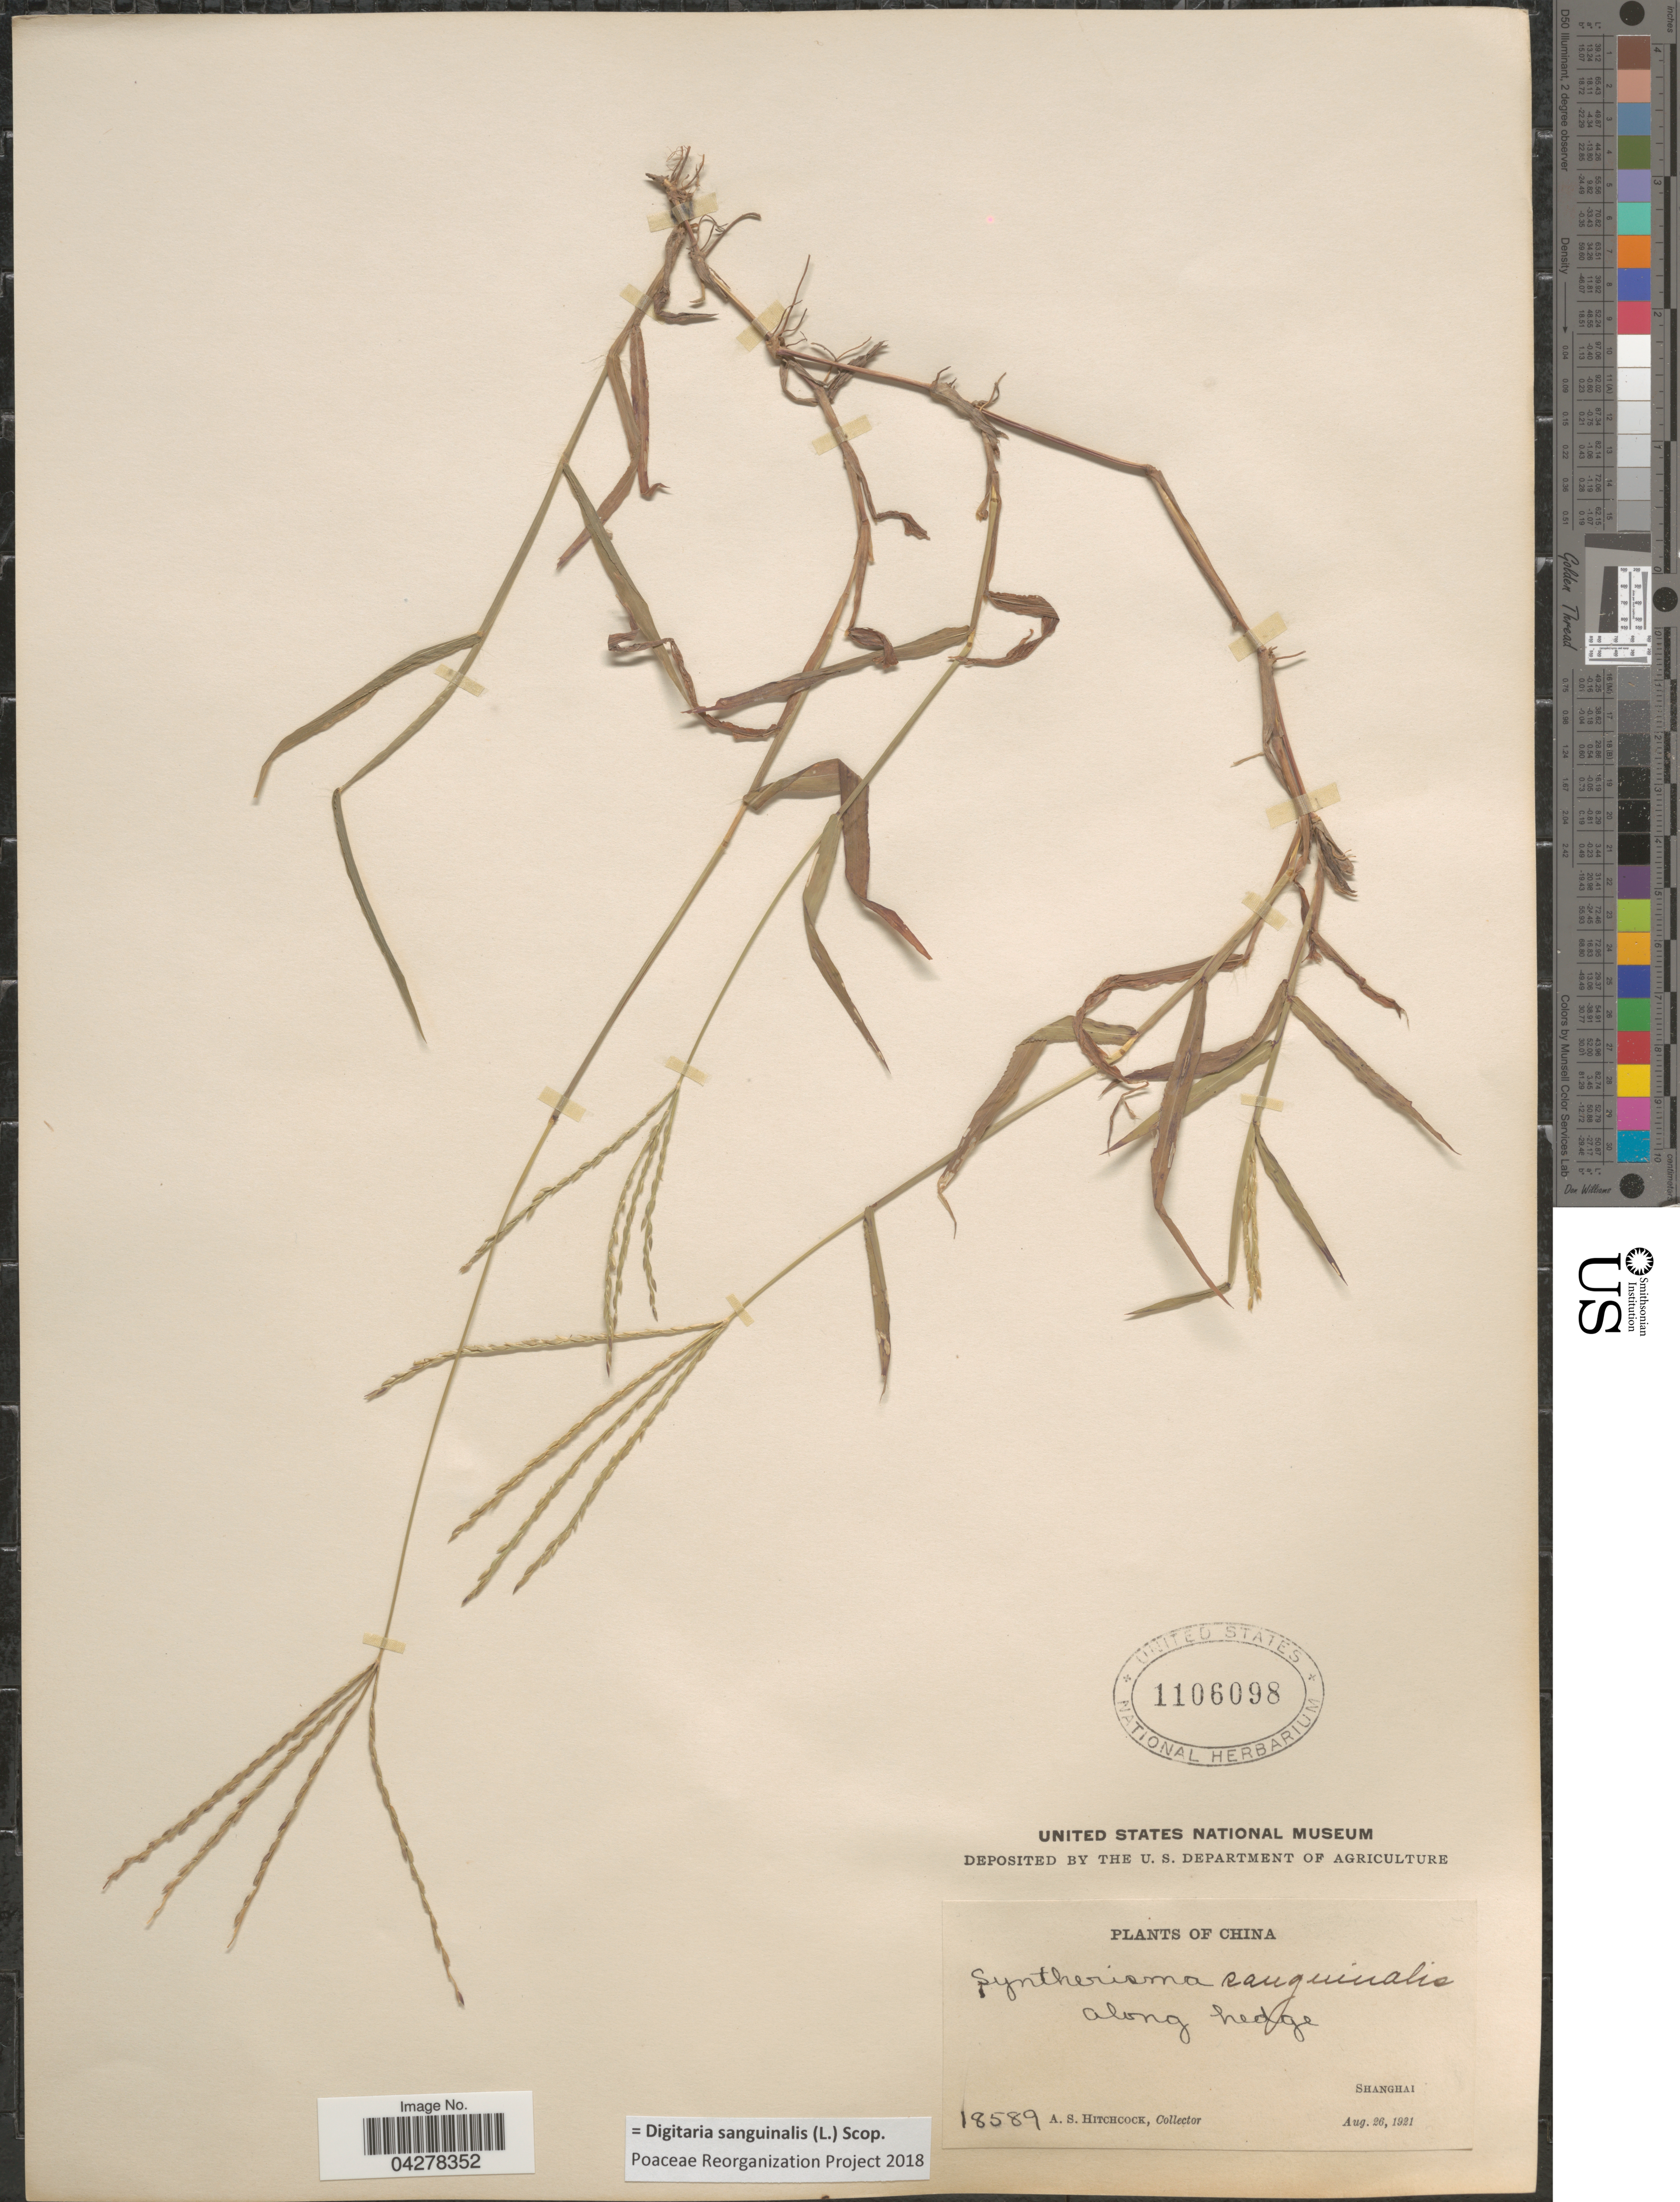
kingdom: Plantae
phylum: Tracheophyta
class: Liliopsida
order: Poales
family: Poaceae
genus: Digitaria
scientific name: Digitaria sanguinalis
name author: (L.) Scop.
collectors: A. S. Hitchcock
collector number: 18589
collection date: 1921-08-26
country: China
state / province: Shanghai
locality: Along hedge. Shanghai.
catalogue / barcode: US 1106098